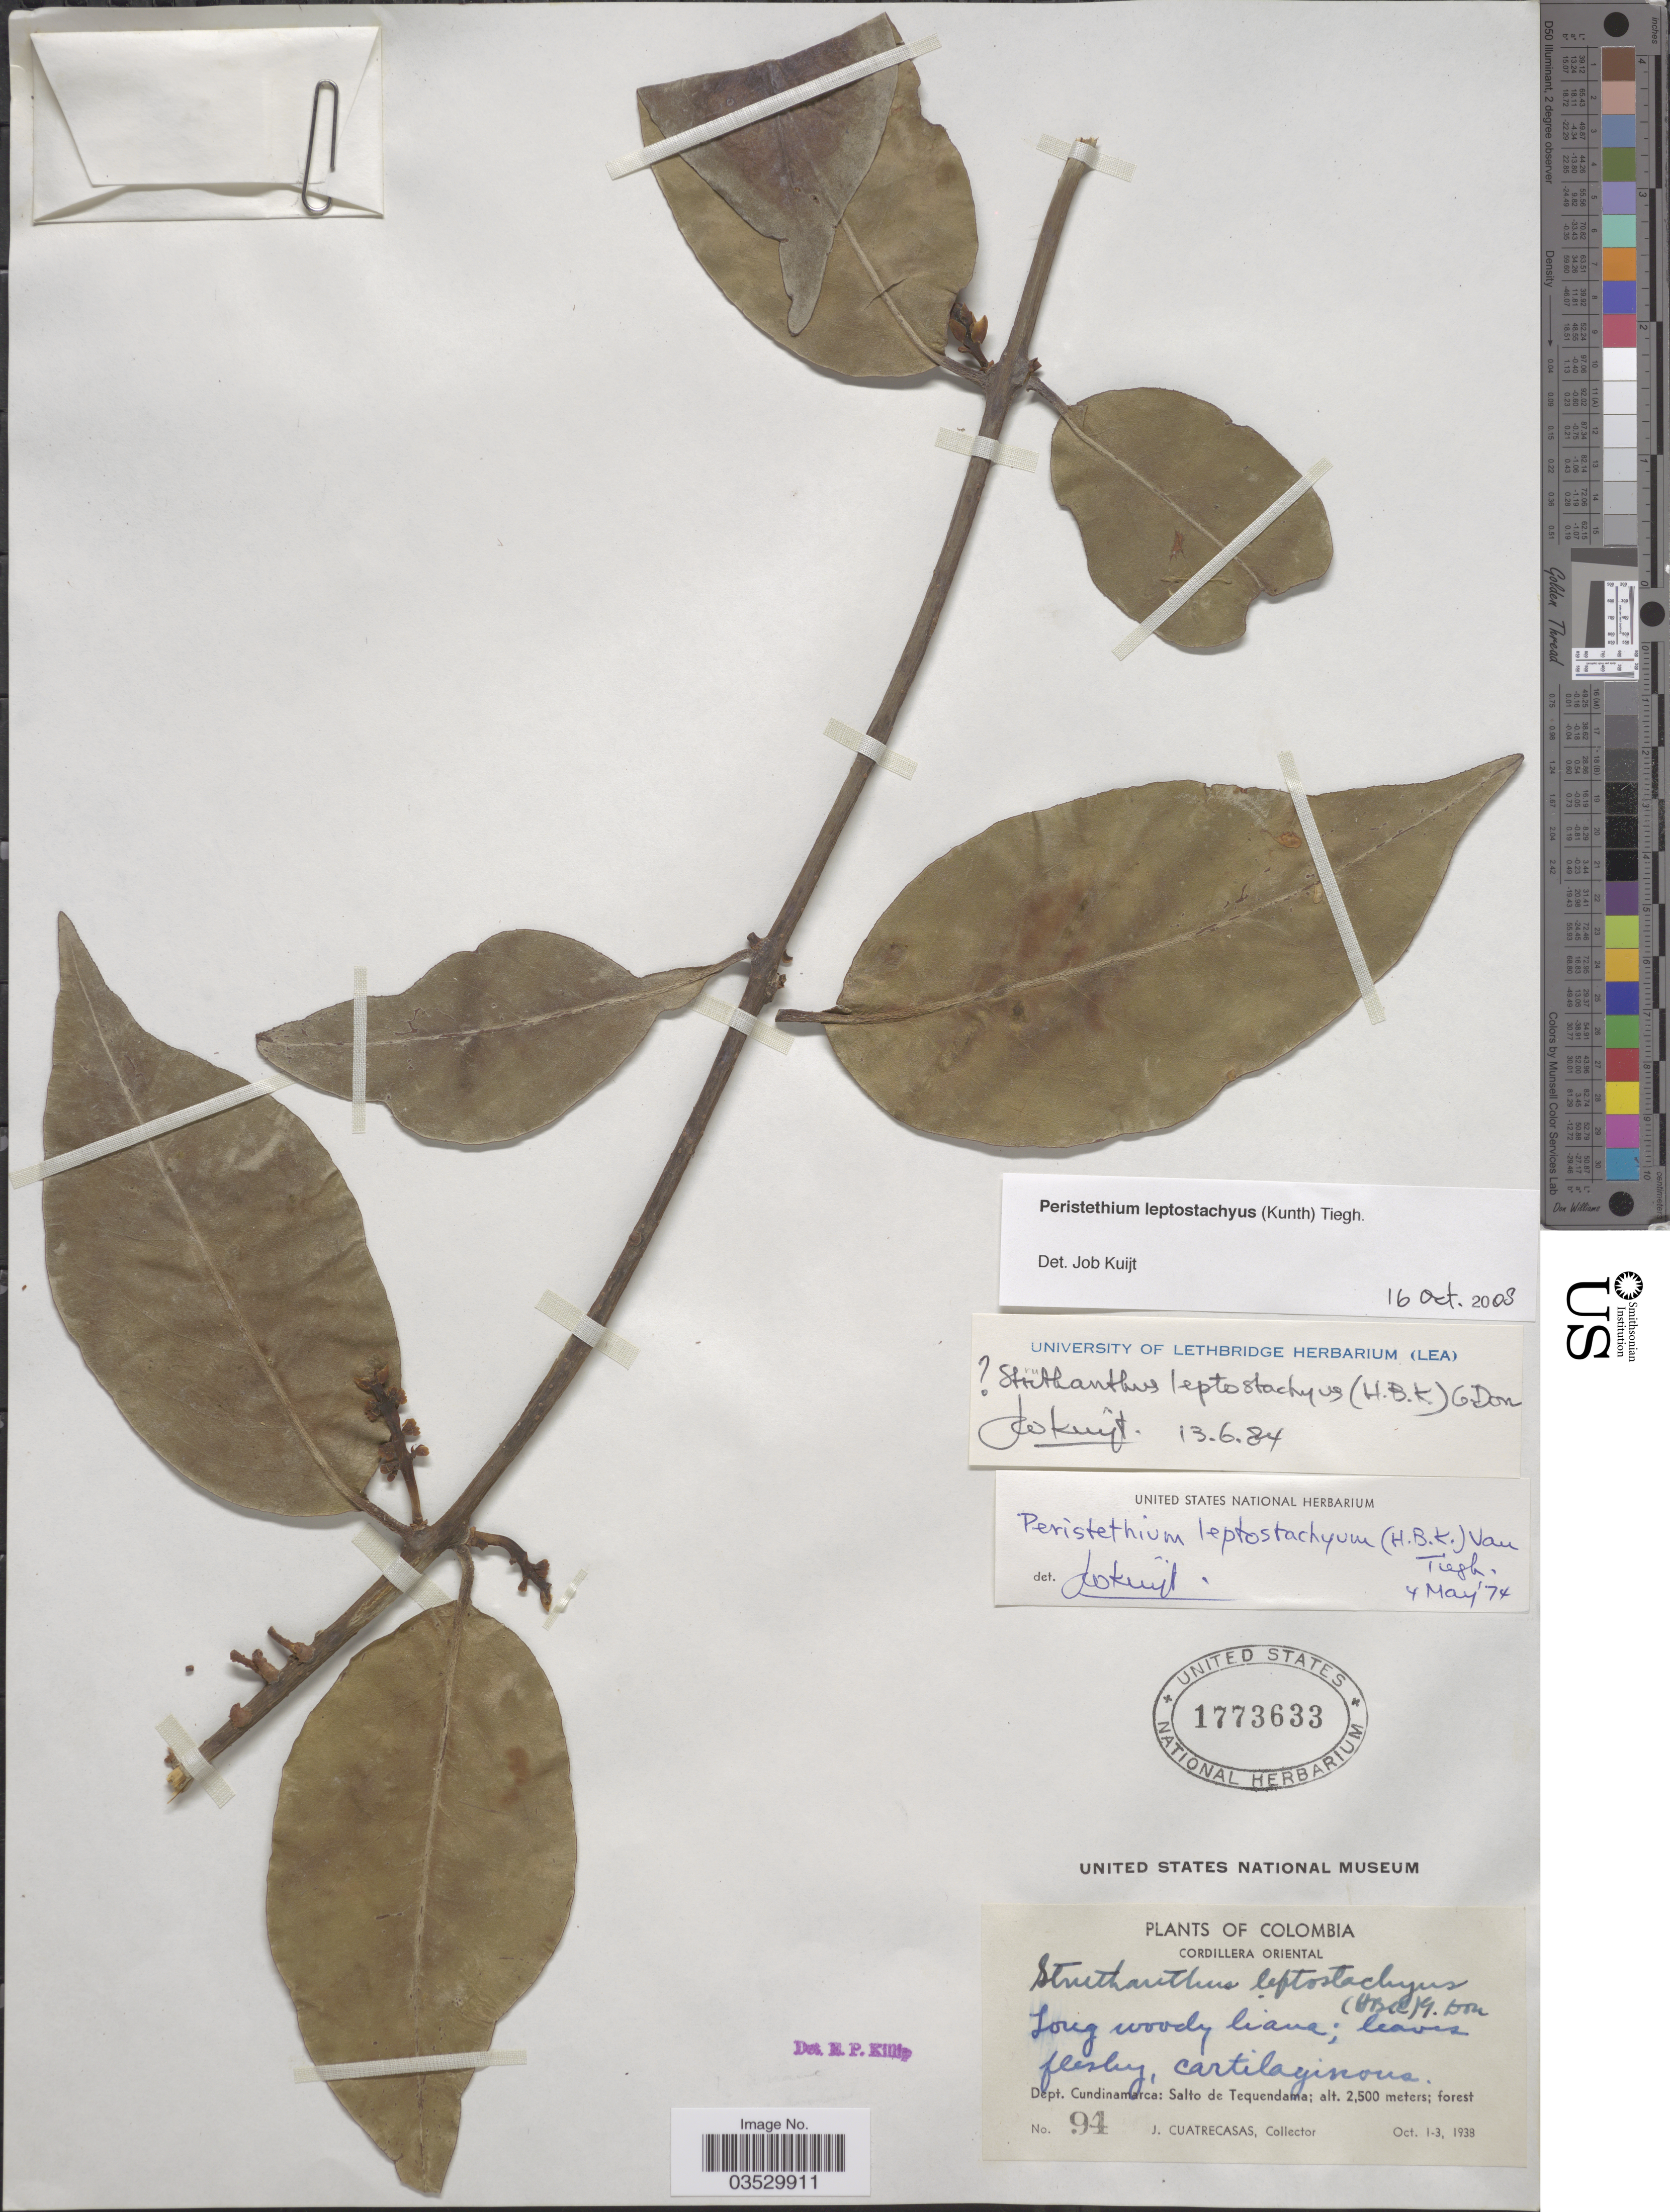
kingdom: Plantae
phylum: Tracheophyta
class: Magnoliopsida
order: Santalales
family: Loranthaceae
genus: Peristethium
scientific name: Peristethium leptostachyum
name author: (Kunth) Tiegh.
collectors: J. Cuatrecasas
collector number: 94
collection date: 1938-10-01/1938-10-03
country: Colombia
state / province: Cundinamarca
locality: Cordillera Oriental. Dept. Cundinamarca: Salto de Tequendama.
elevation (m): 2500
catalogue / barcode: US 1773633